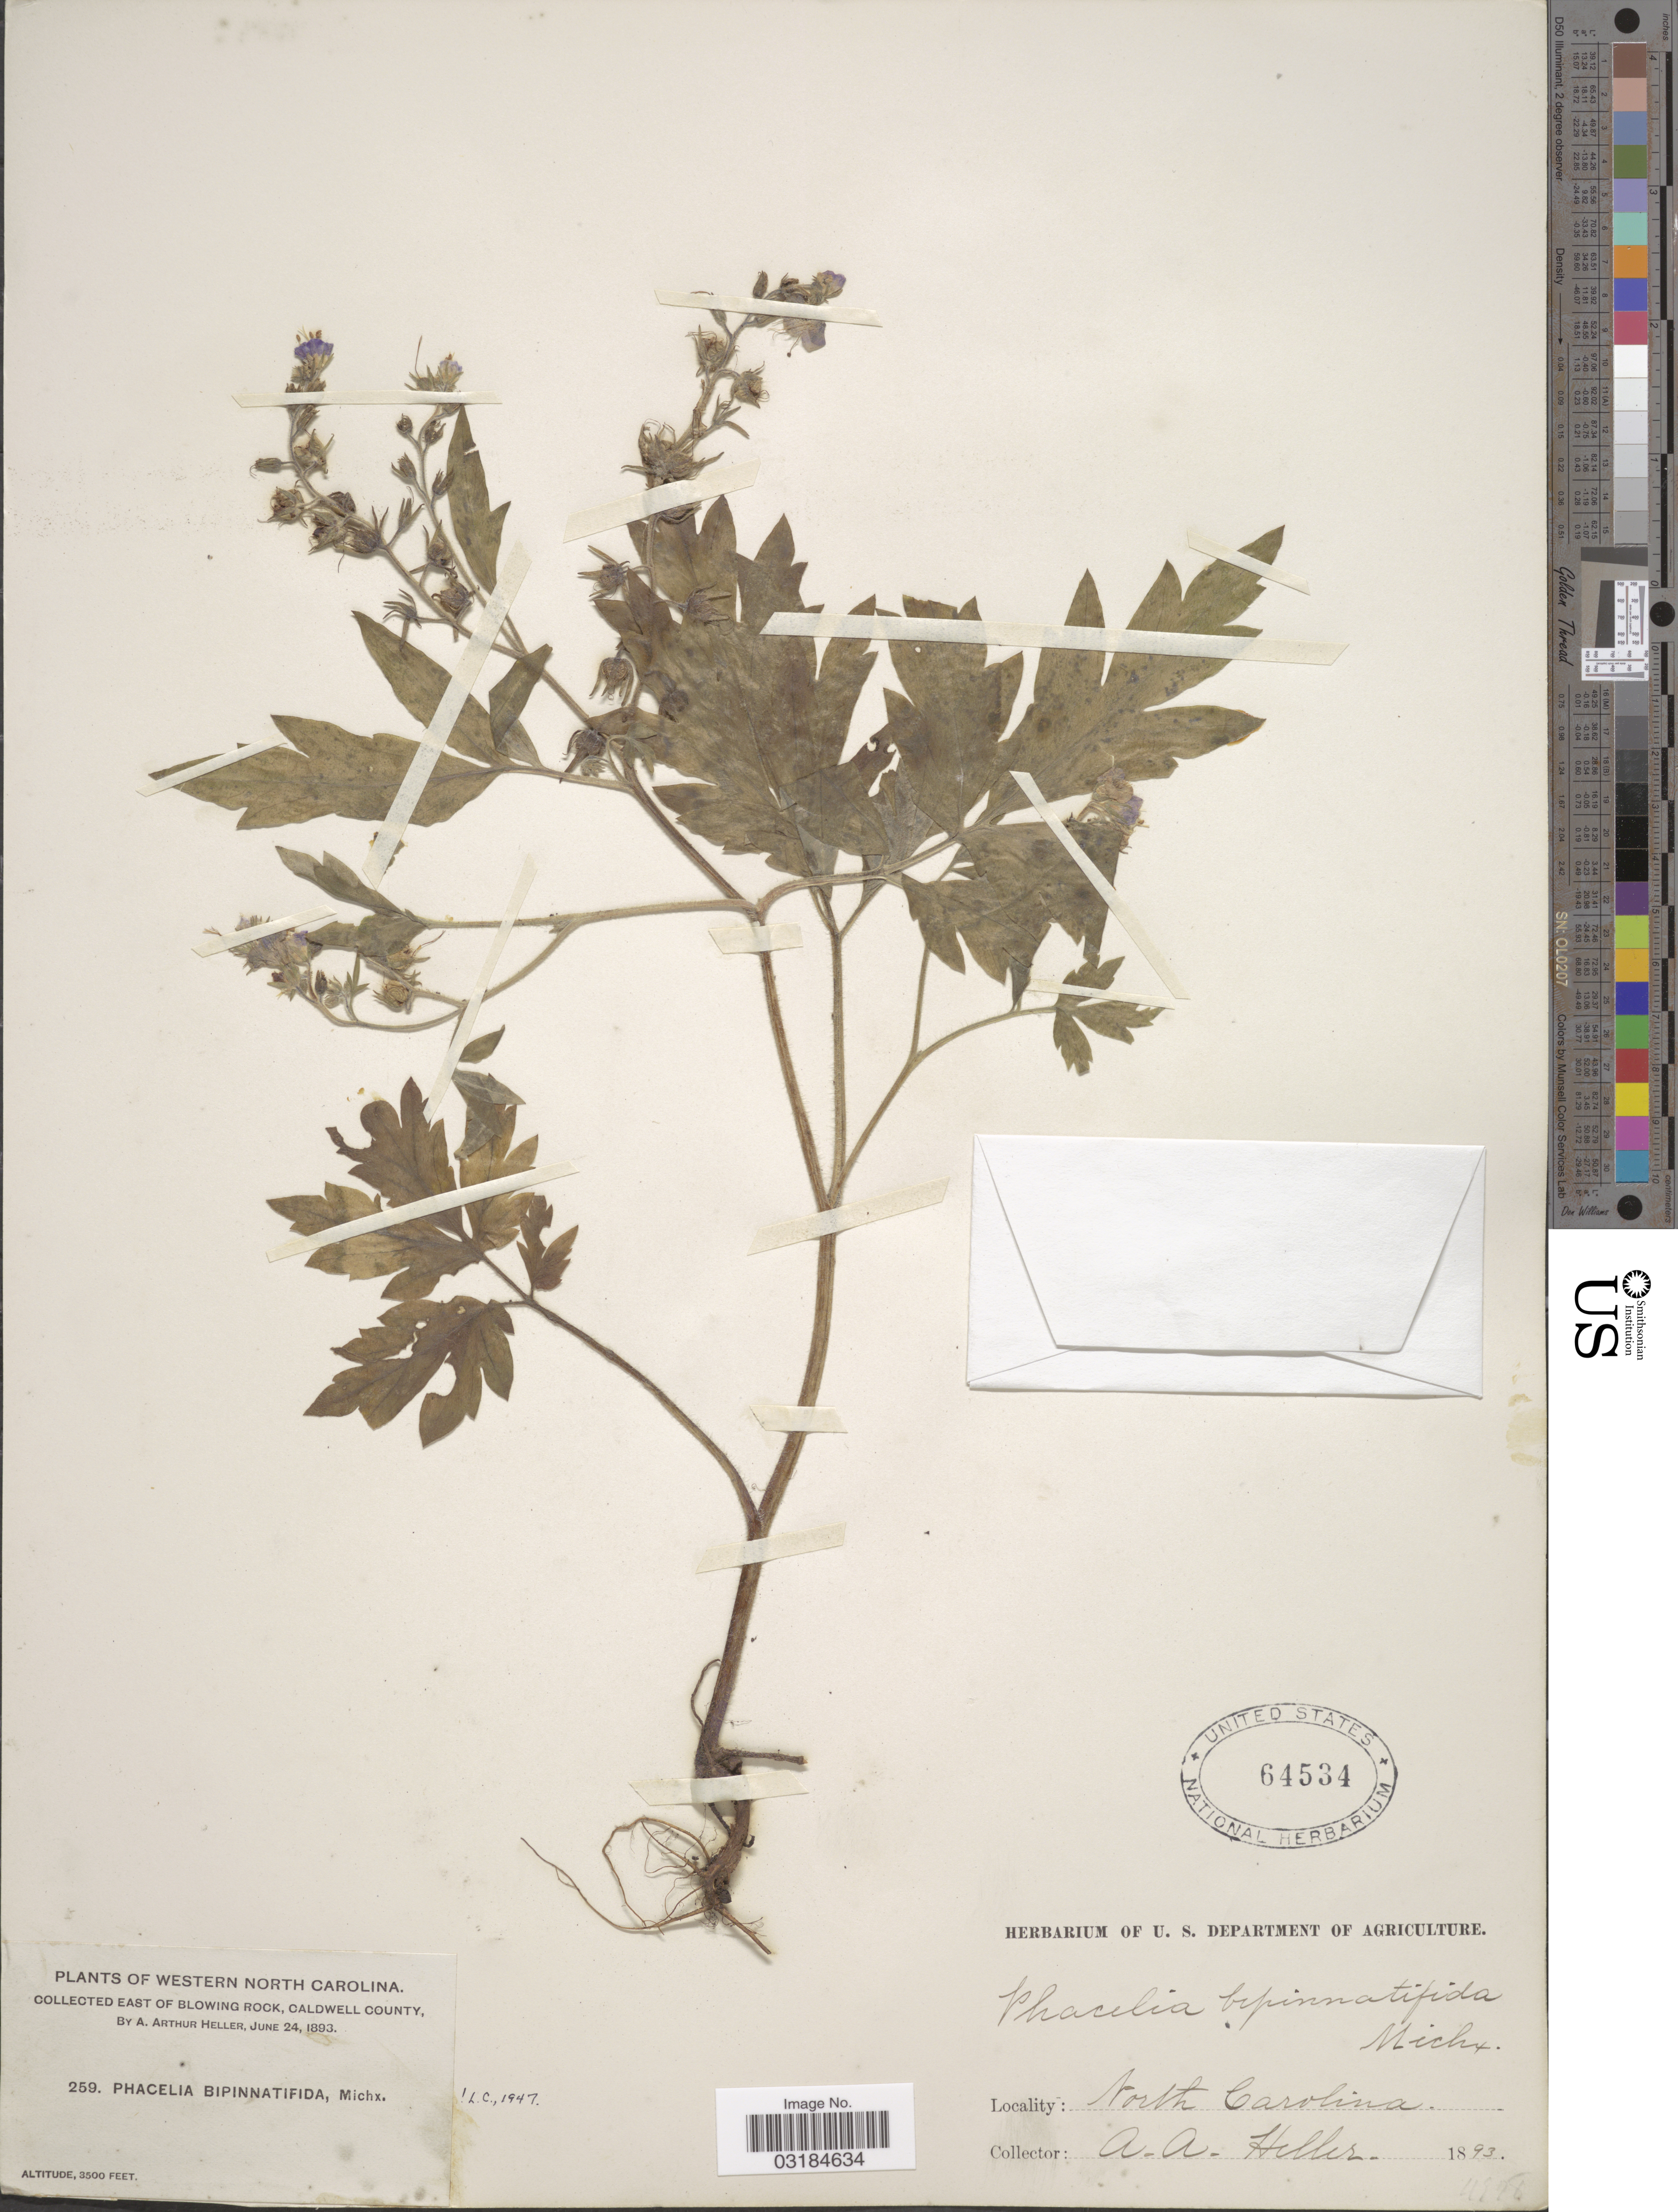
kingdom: Plantae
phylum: Tracheophyta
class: Magnoliopsida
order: Boraginales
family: Hydrophyllaceae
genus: Phacelia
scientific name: Phacelia bipinnatifida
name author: (Atwood) Michx.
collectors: A. A. Heller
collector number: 259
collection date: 1893-06-24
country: United States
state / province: North Carolina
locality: Western North Carolina. East of Blowing Rock, Caldwell County.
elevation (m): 1067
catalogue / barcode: US 64534